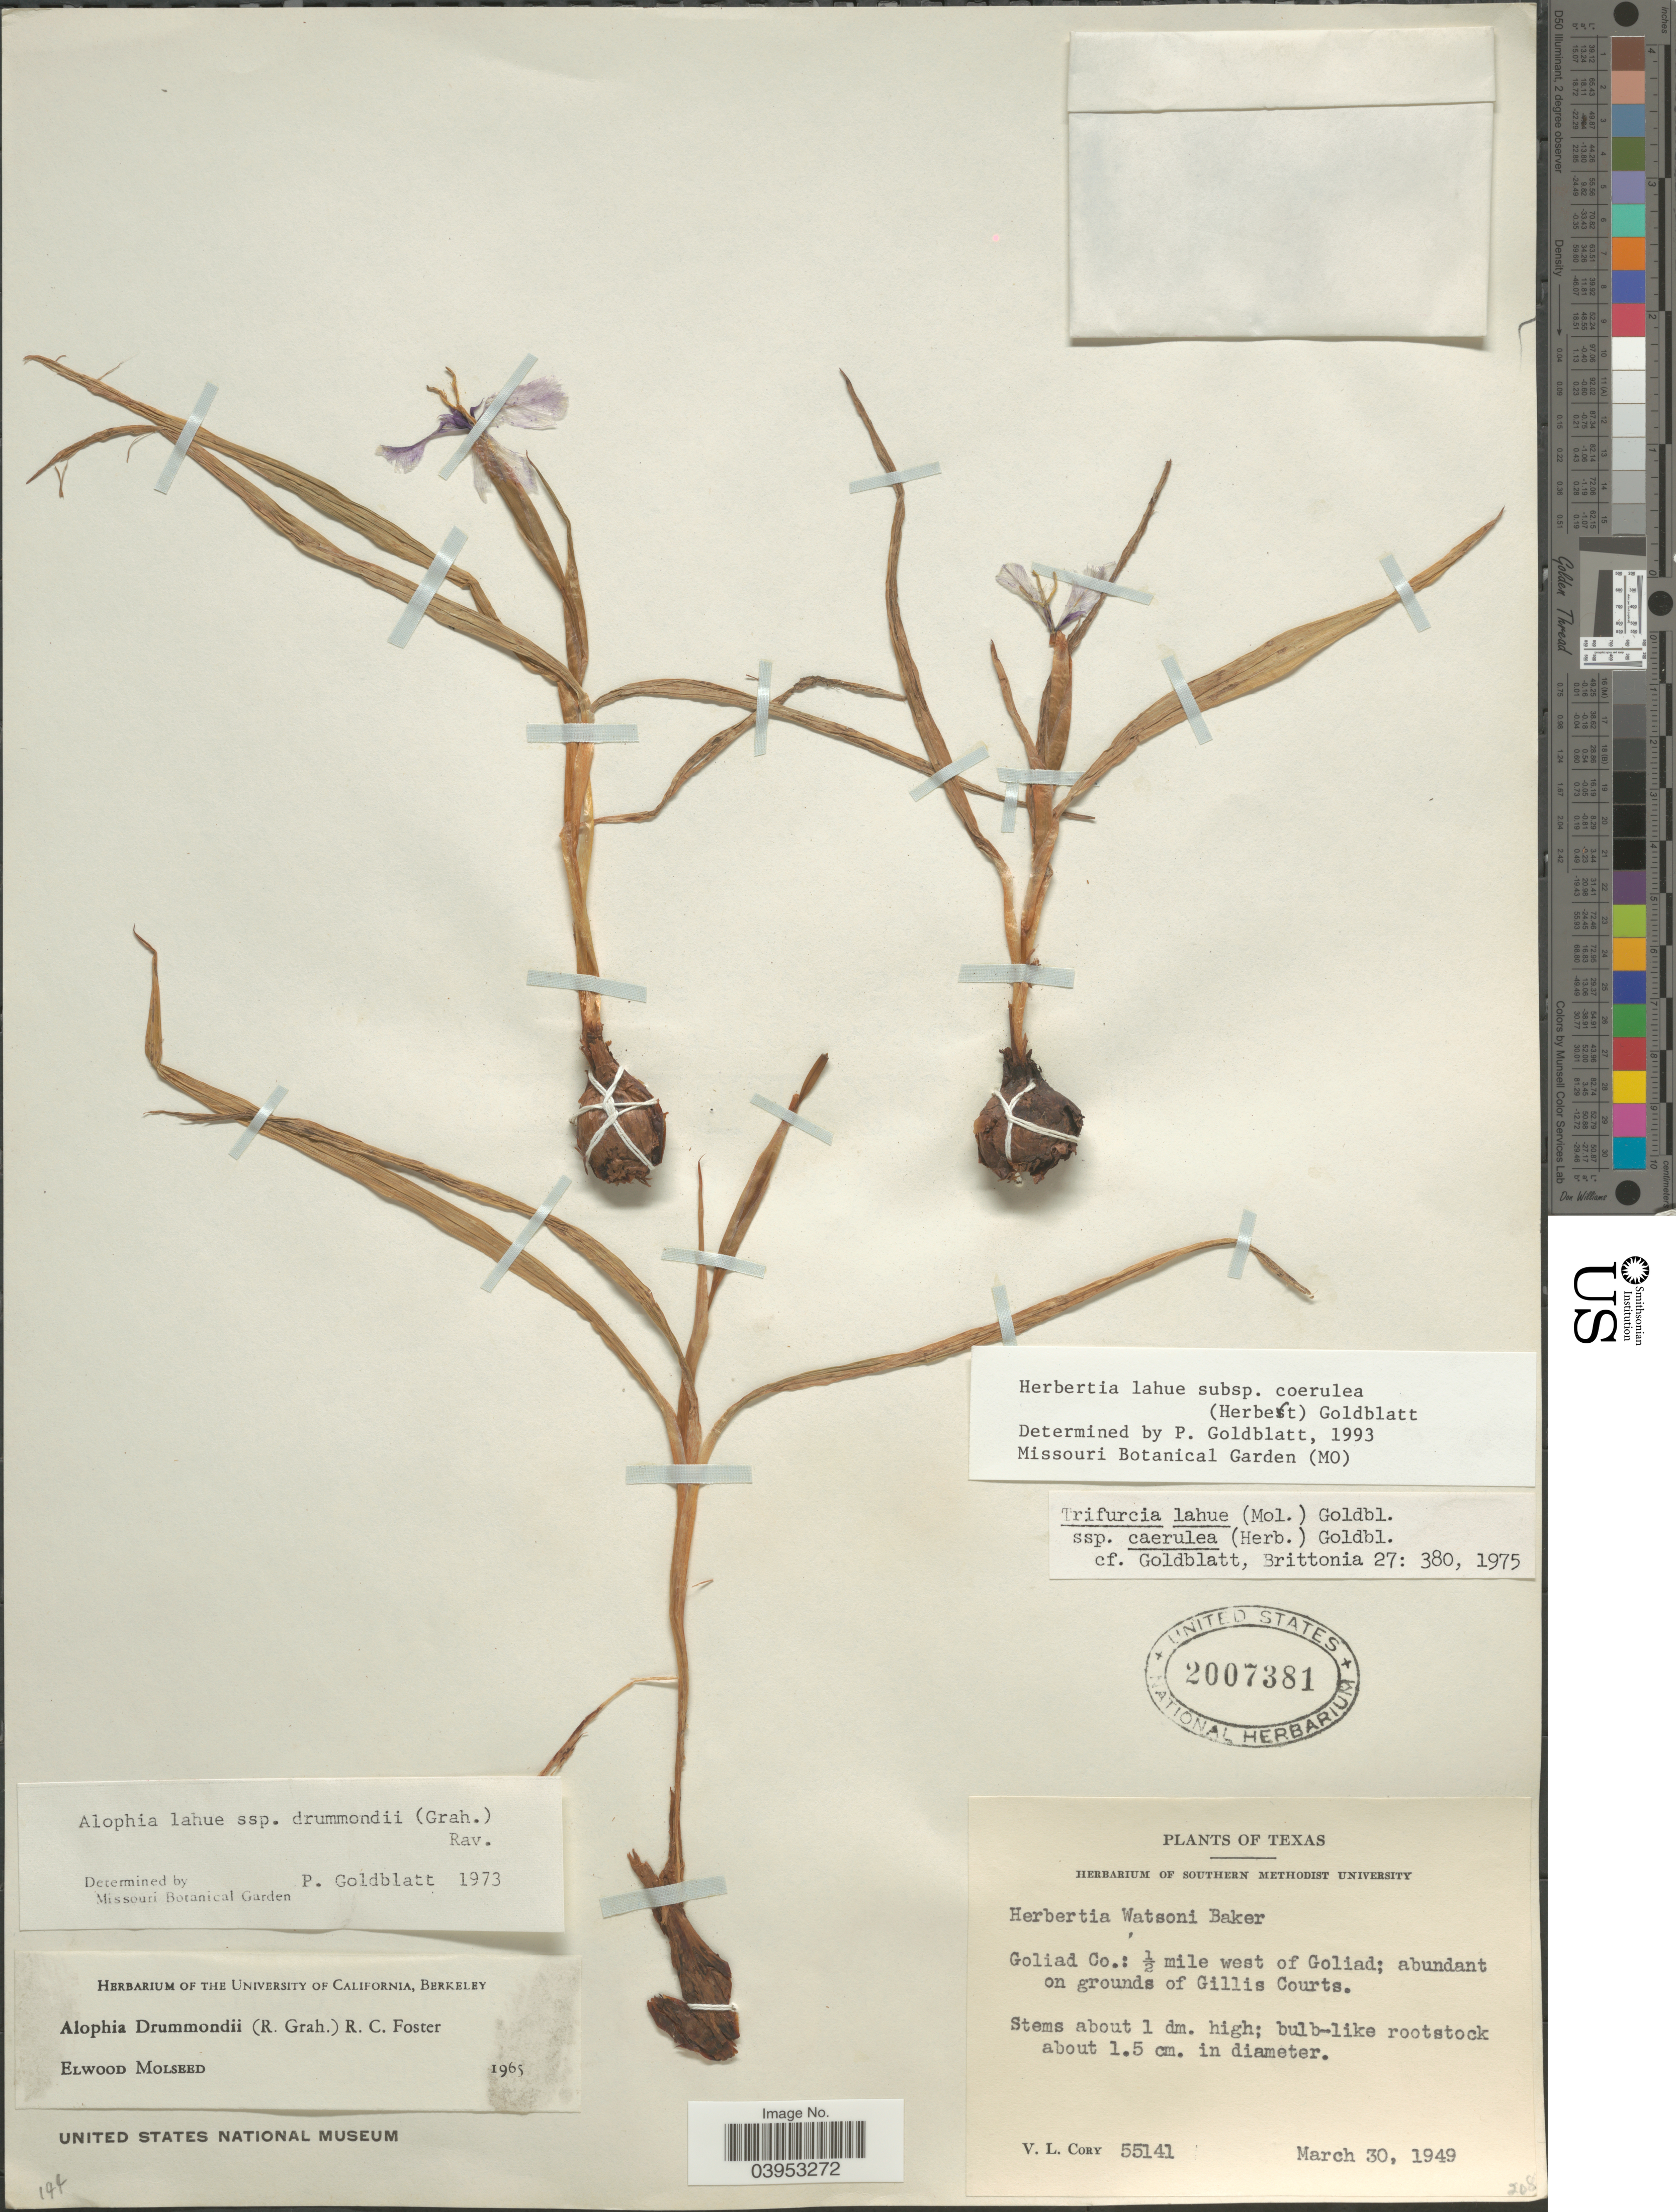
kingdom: Plantae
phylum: Tracheophyta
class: Liliopsida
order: Asparagales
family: Iridaceae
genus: Herbertia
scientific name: Herbertia lahue subsp. caerulea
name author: (Herb.) Goldblatt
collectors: V. Cory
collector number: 55141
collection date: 1949-03-30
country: United States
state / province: Texas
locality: Goliad Co.: ½ mile west of Goliad; abundant on grounds of Gillis Courts.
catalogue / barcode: US 2007381